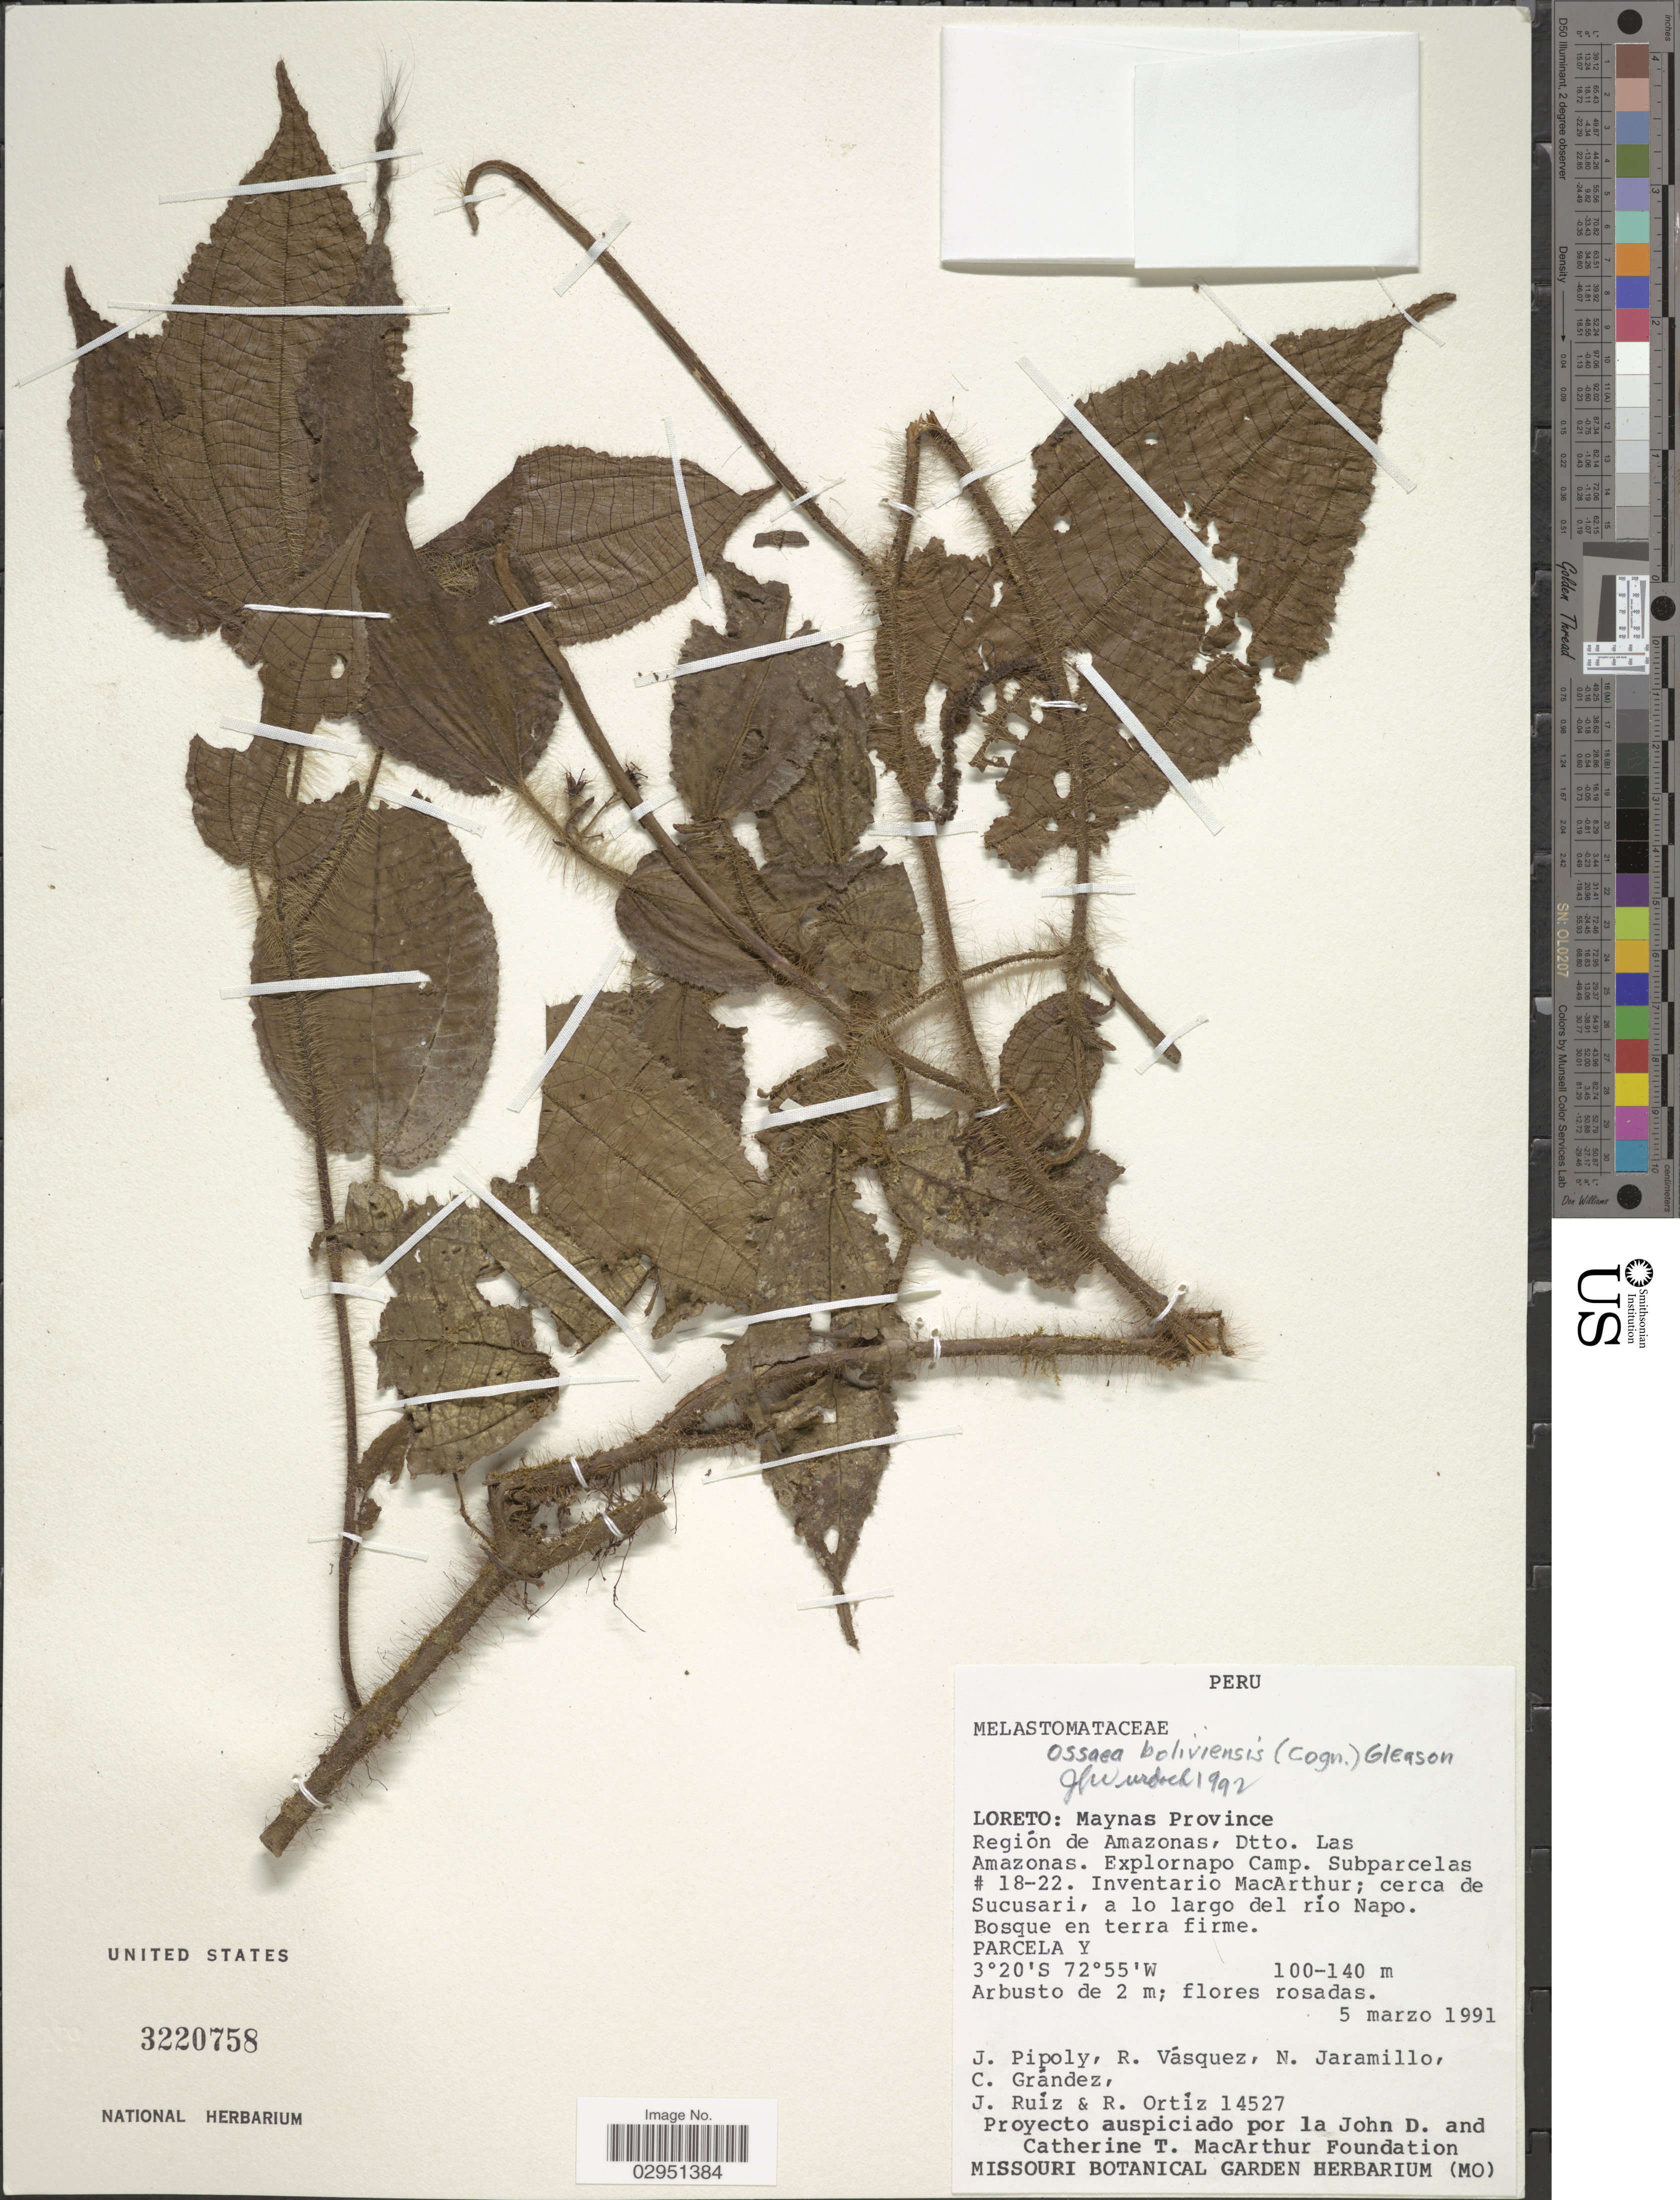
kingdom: Plantae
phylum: Tracheophyta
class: Magnoliopsida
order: Myrtales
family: Melastomataceae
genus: Ossaea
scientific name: Ossaea boliviensis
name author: (Cogn.) Gleason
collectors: J. J. Pipoly, R. Vásquez, N. Jaramillo, C. Grández & et al.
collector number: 14527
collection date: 1991-03-05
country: Peru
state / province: Loreto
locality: Maynas Province, Región de Amazonas, Dtto. Las Amazonas, Explornapo Camp, Subparcelas #18-22, Inventario MacArthur; cerca de Sucusari, a lo largo del rio Napo, Parcela Y.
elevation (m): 100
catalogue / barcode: US 3220758